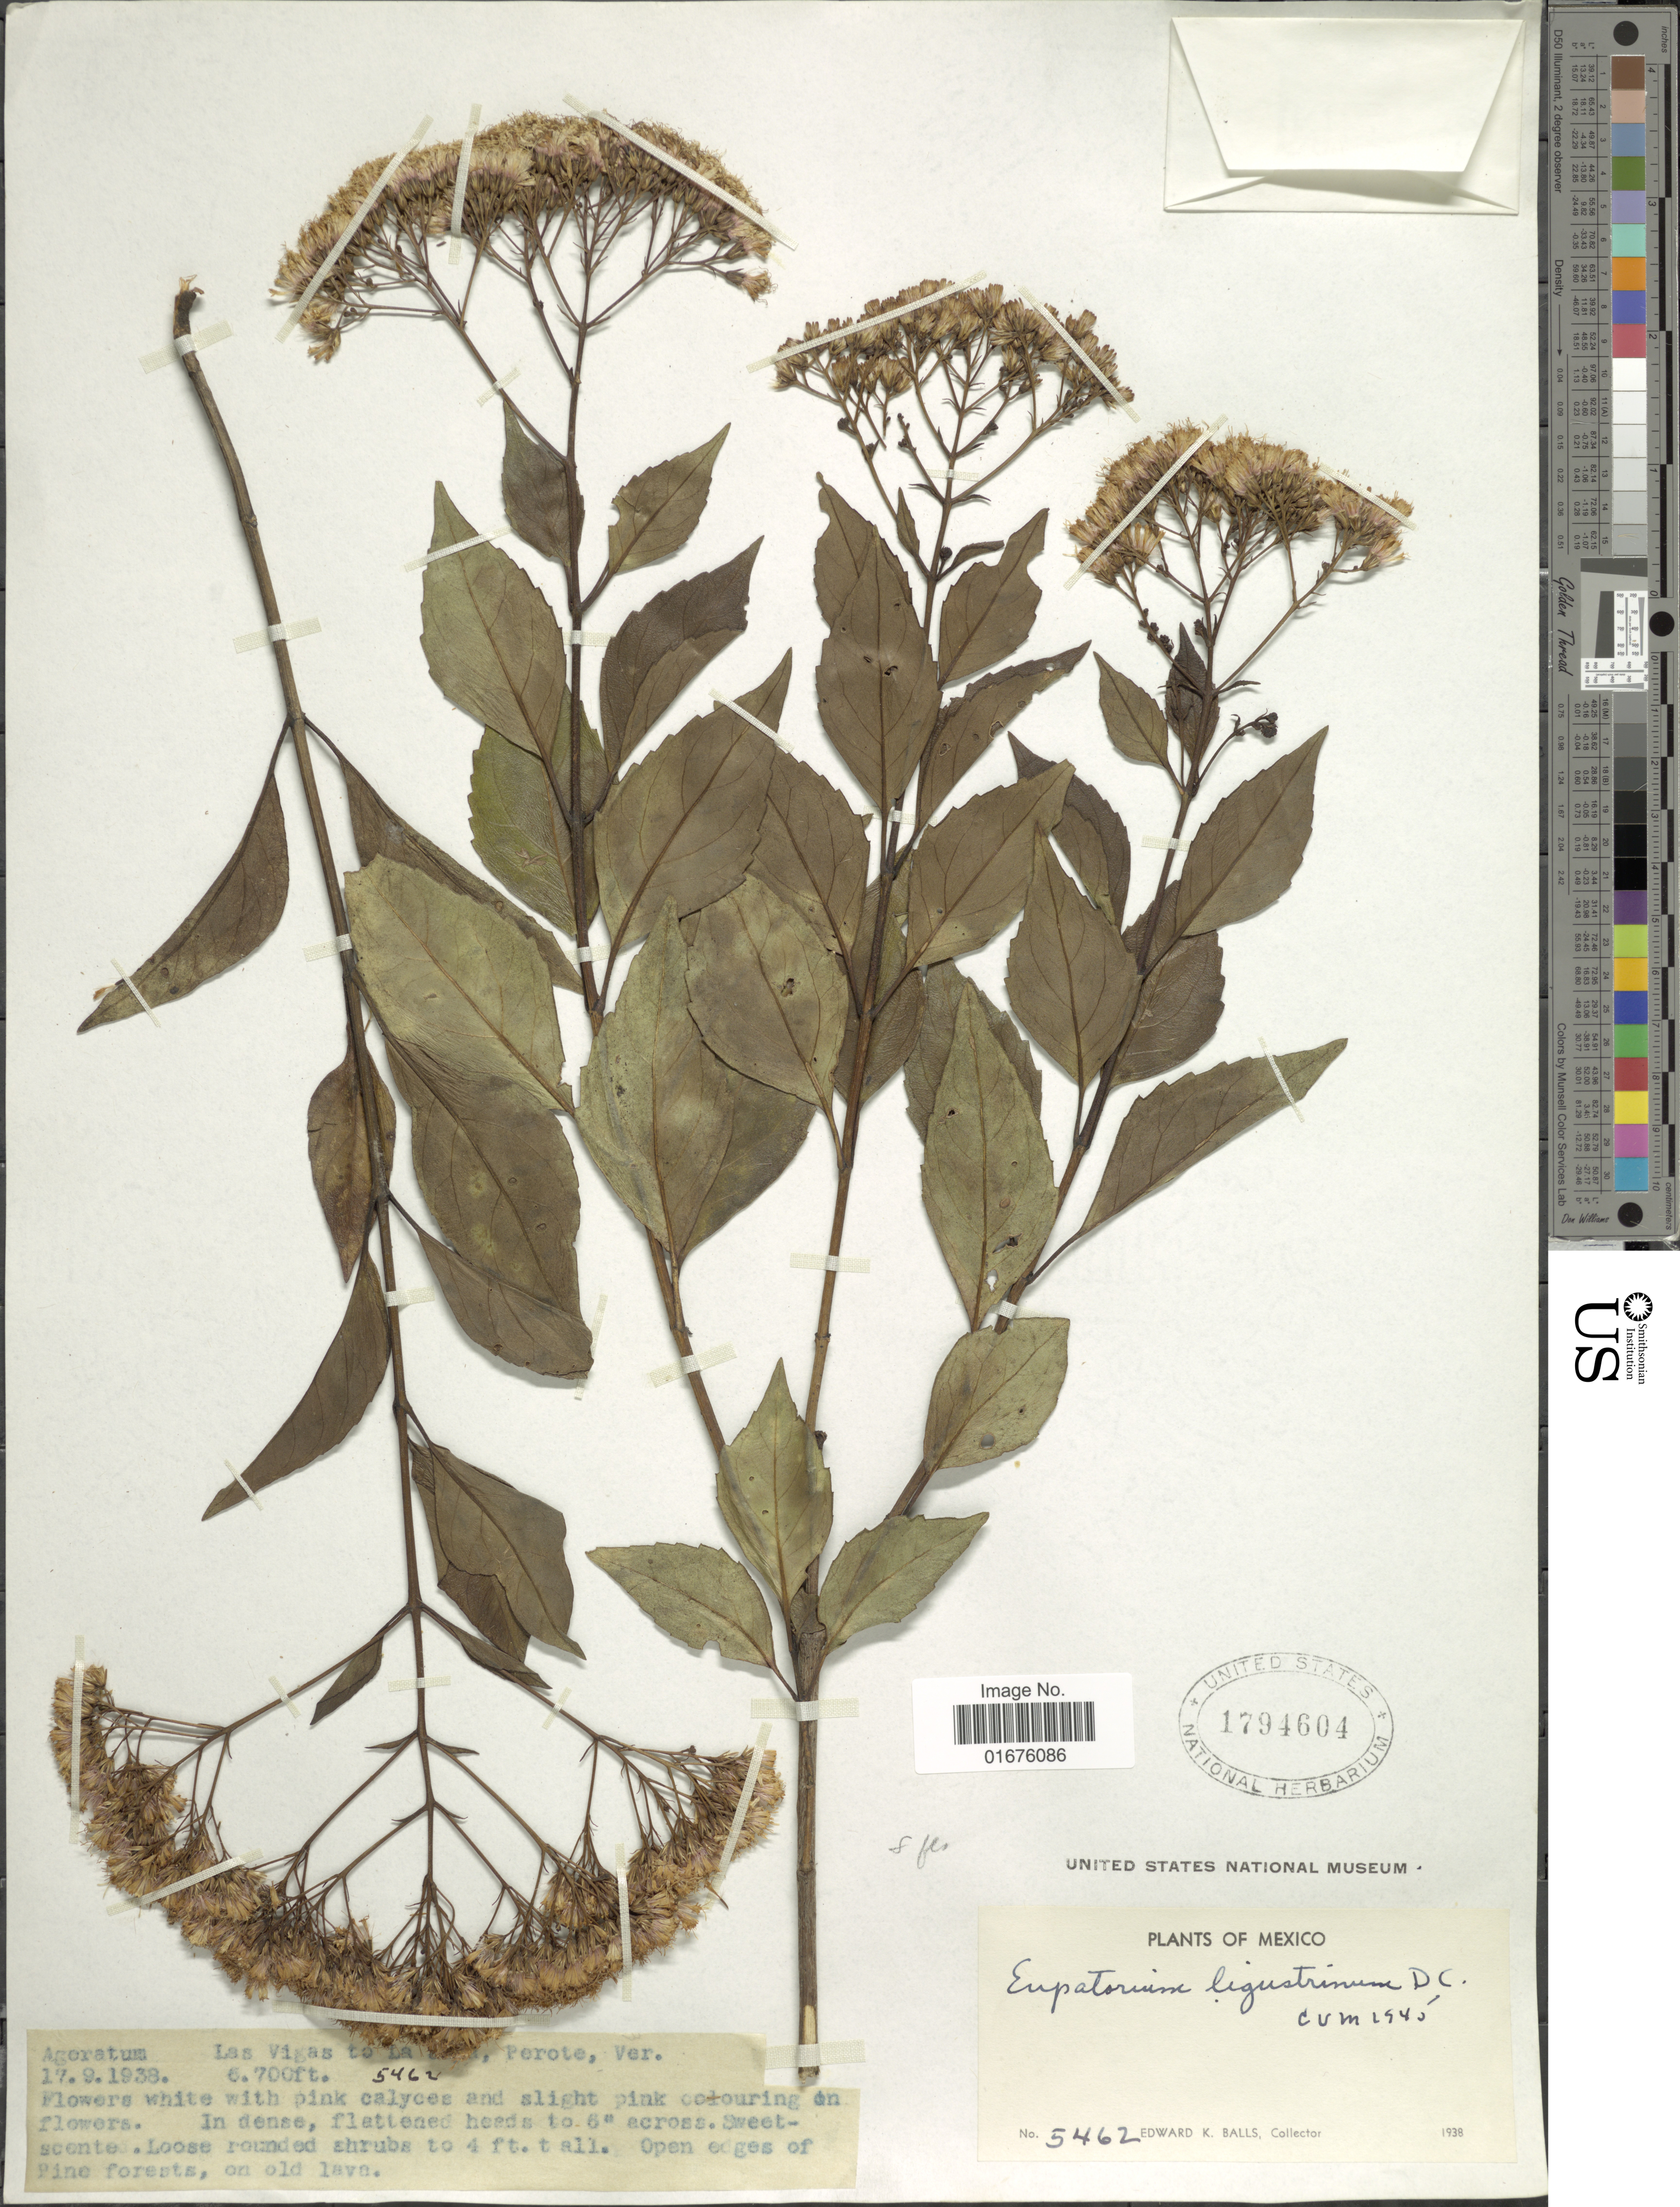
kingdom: Plantae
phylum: Tracheophyta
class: Magnoliopsida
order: Asterales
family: Asteraceae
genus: Ageratina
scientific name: Ageratina ligustrina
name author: (DC.) R.M. King & H. Rob.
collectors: E. K. Balls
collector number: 5462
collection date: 1938-09-17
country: Mexico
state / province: Veracruz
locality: Las Vigas to La,Perote, Ver., open edges of Pine forests, on old lava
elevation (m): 2042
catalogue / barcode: US 1794604